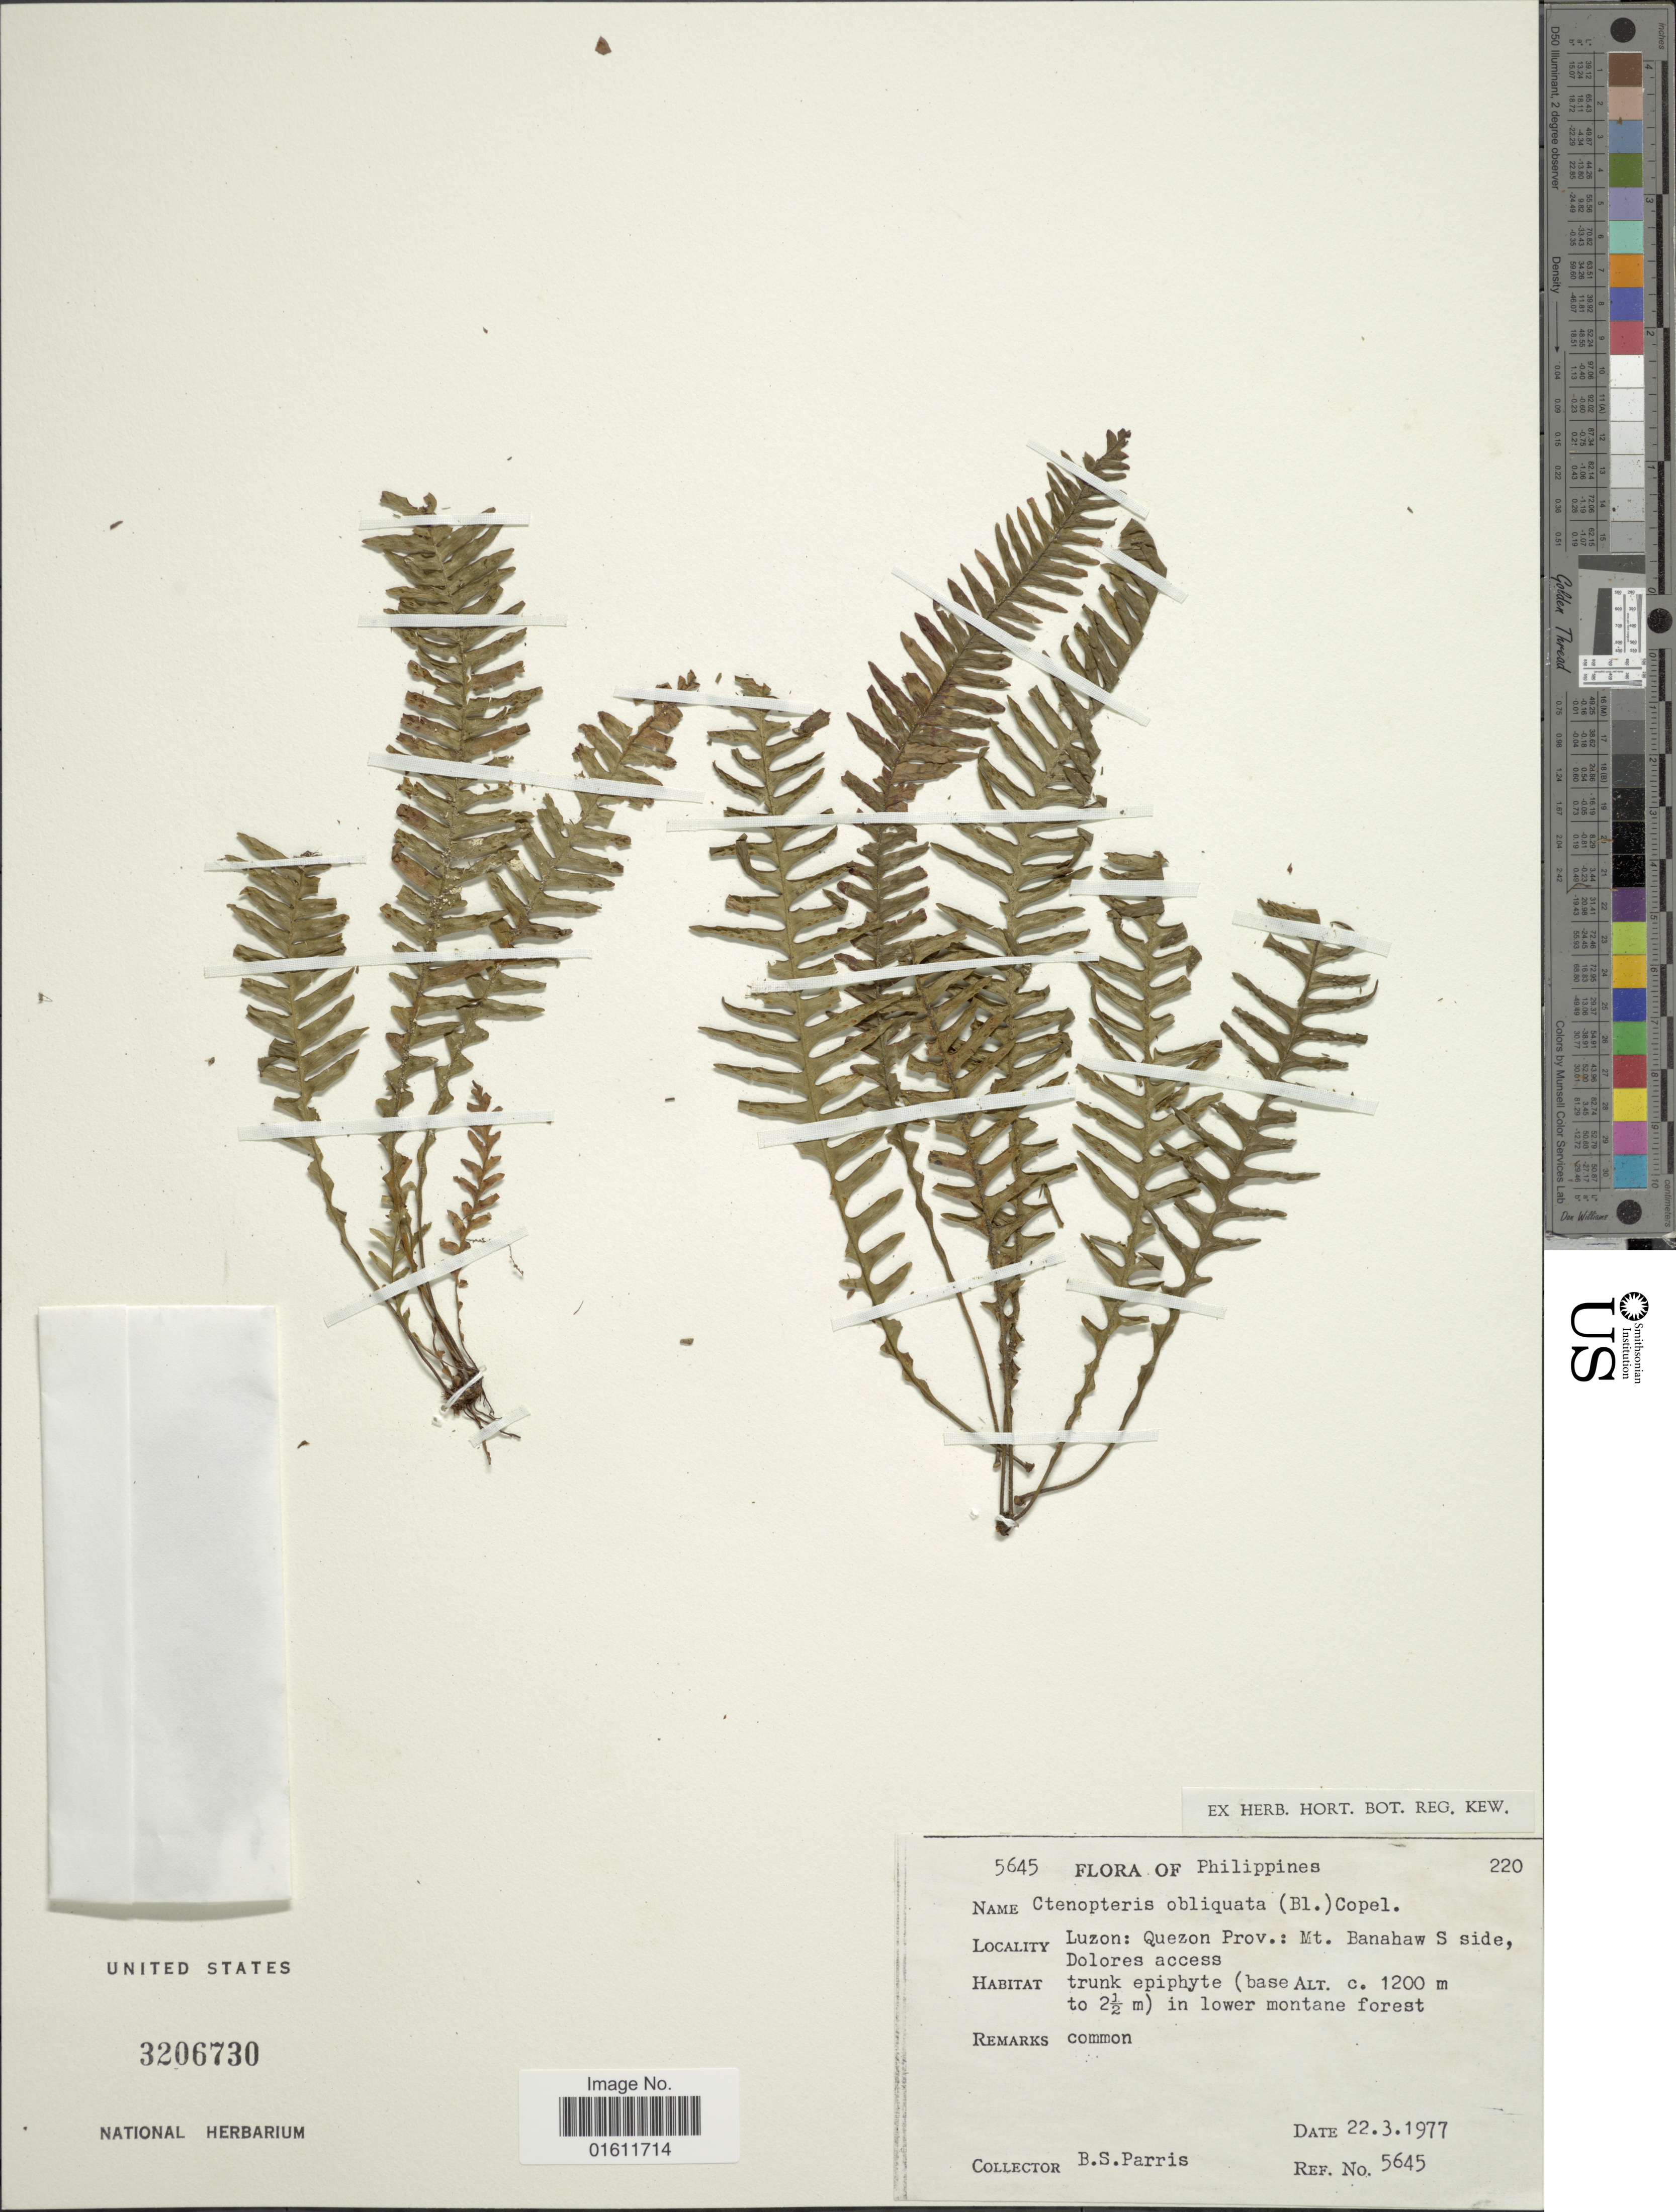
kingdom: Plantae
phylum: Tracheophyta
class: Polypodiopsida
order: Polypodiales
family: Polypodiaceae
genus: Prosaptia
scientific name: Prosaptia obliquata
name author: (Blume) Mett.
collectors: B. S. Parris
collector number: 5645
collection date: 1977-03-22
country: Philippines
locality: Luzon: Quezon Prov.: Mt. Banahaw Sside, Dolores access.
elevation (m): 1200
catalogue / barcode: US 3206730